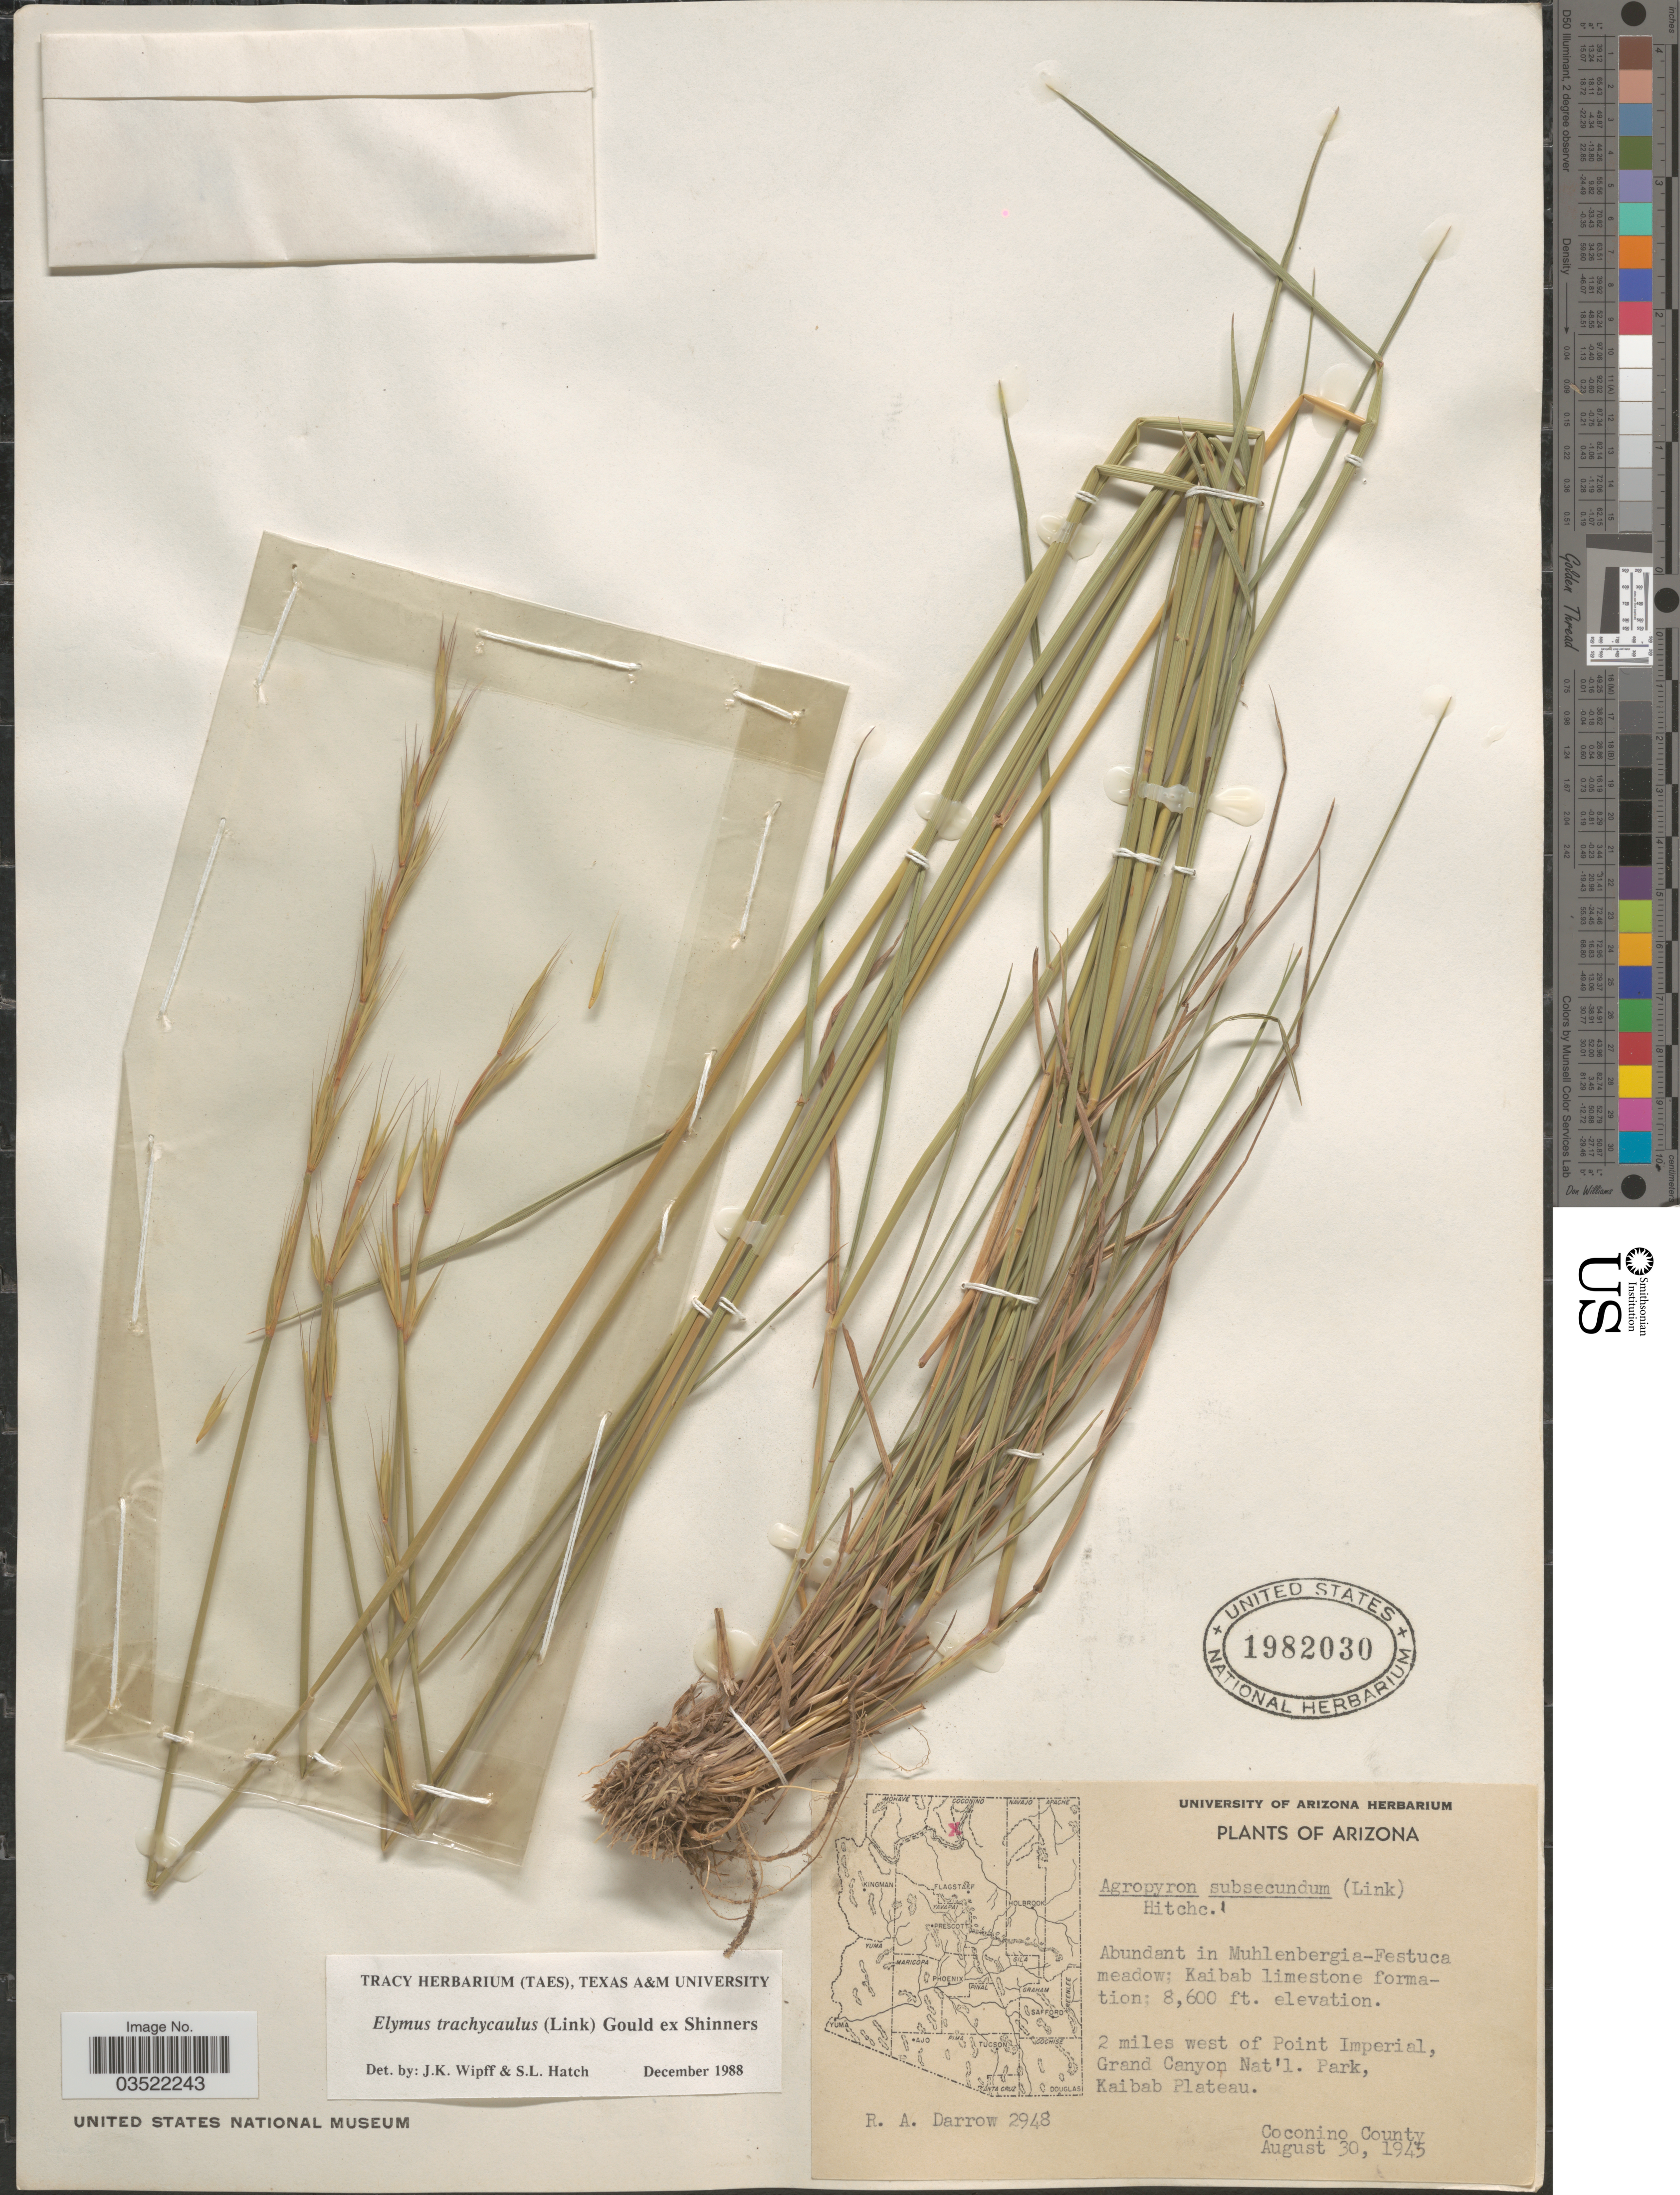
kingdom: Plantae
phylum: Tracheophyta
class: Liliopsida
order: Poales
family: Poaceae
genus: Elymus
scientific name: Elymus trachycaulus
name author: (Link) Gould ex Shinners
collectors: R. A. Darrow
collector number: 2948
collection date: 1945-08-30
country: United States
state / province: Arizona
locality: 2 miles west of Point Imperial, Grand Canyon Nat'l. Park, Kaibab Plateau. Coconino County.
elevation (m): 2621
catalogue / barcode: US 1982030